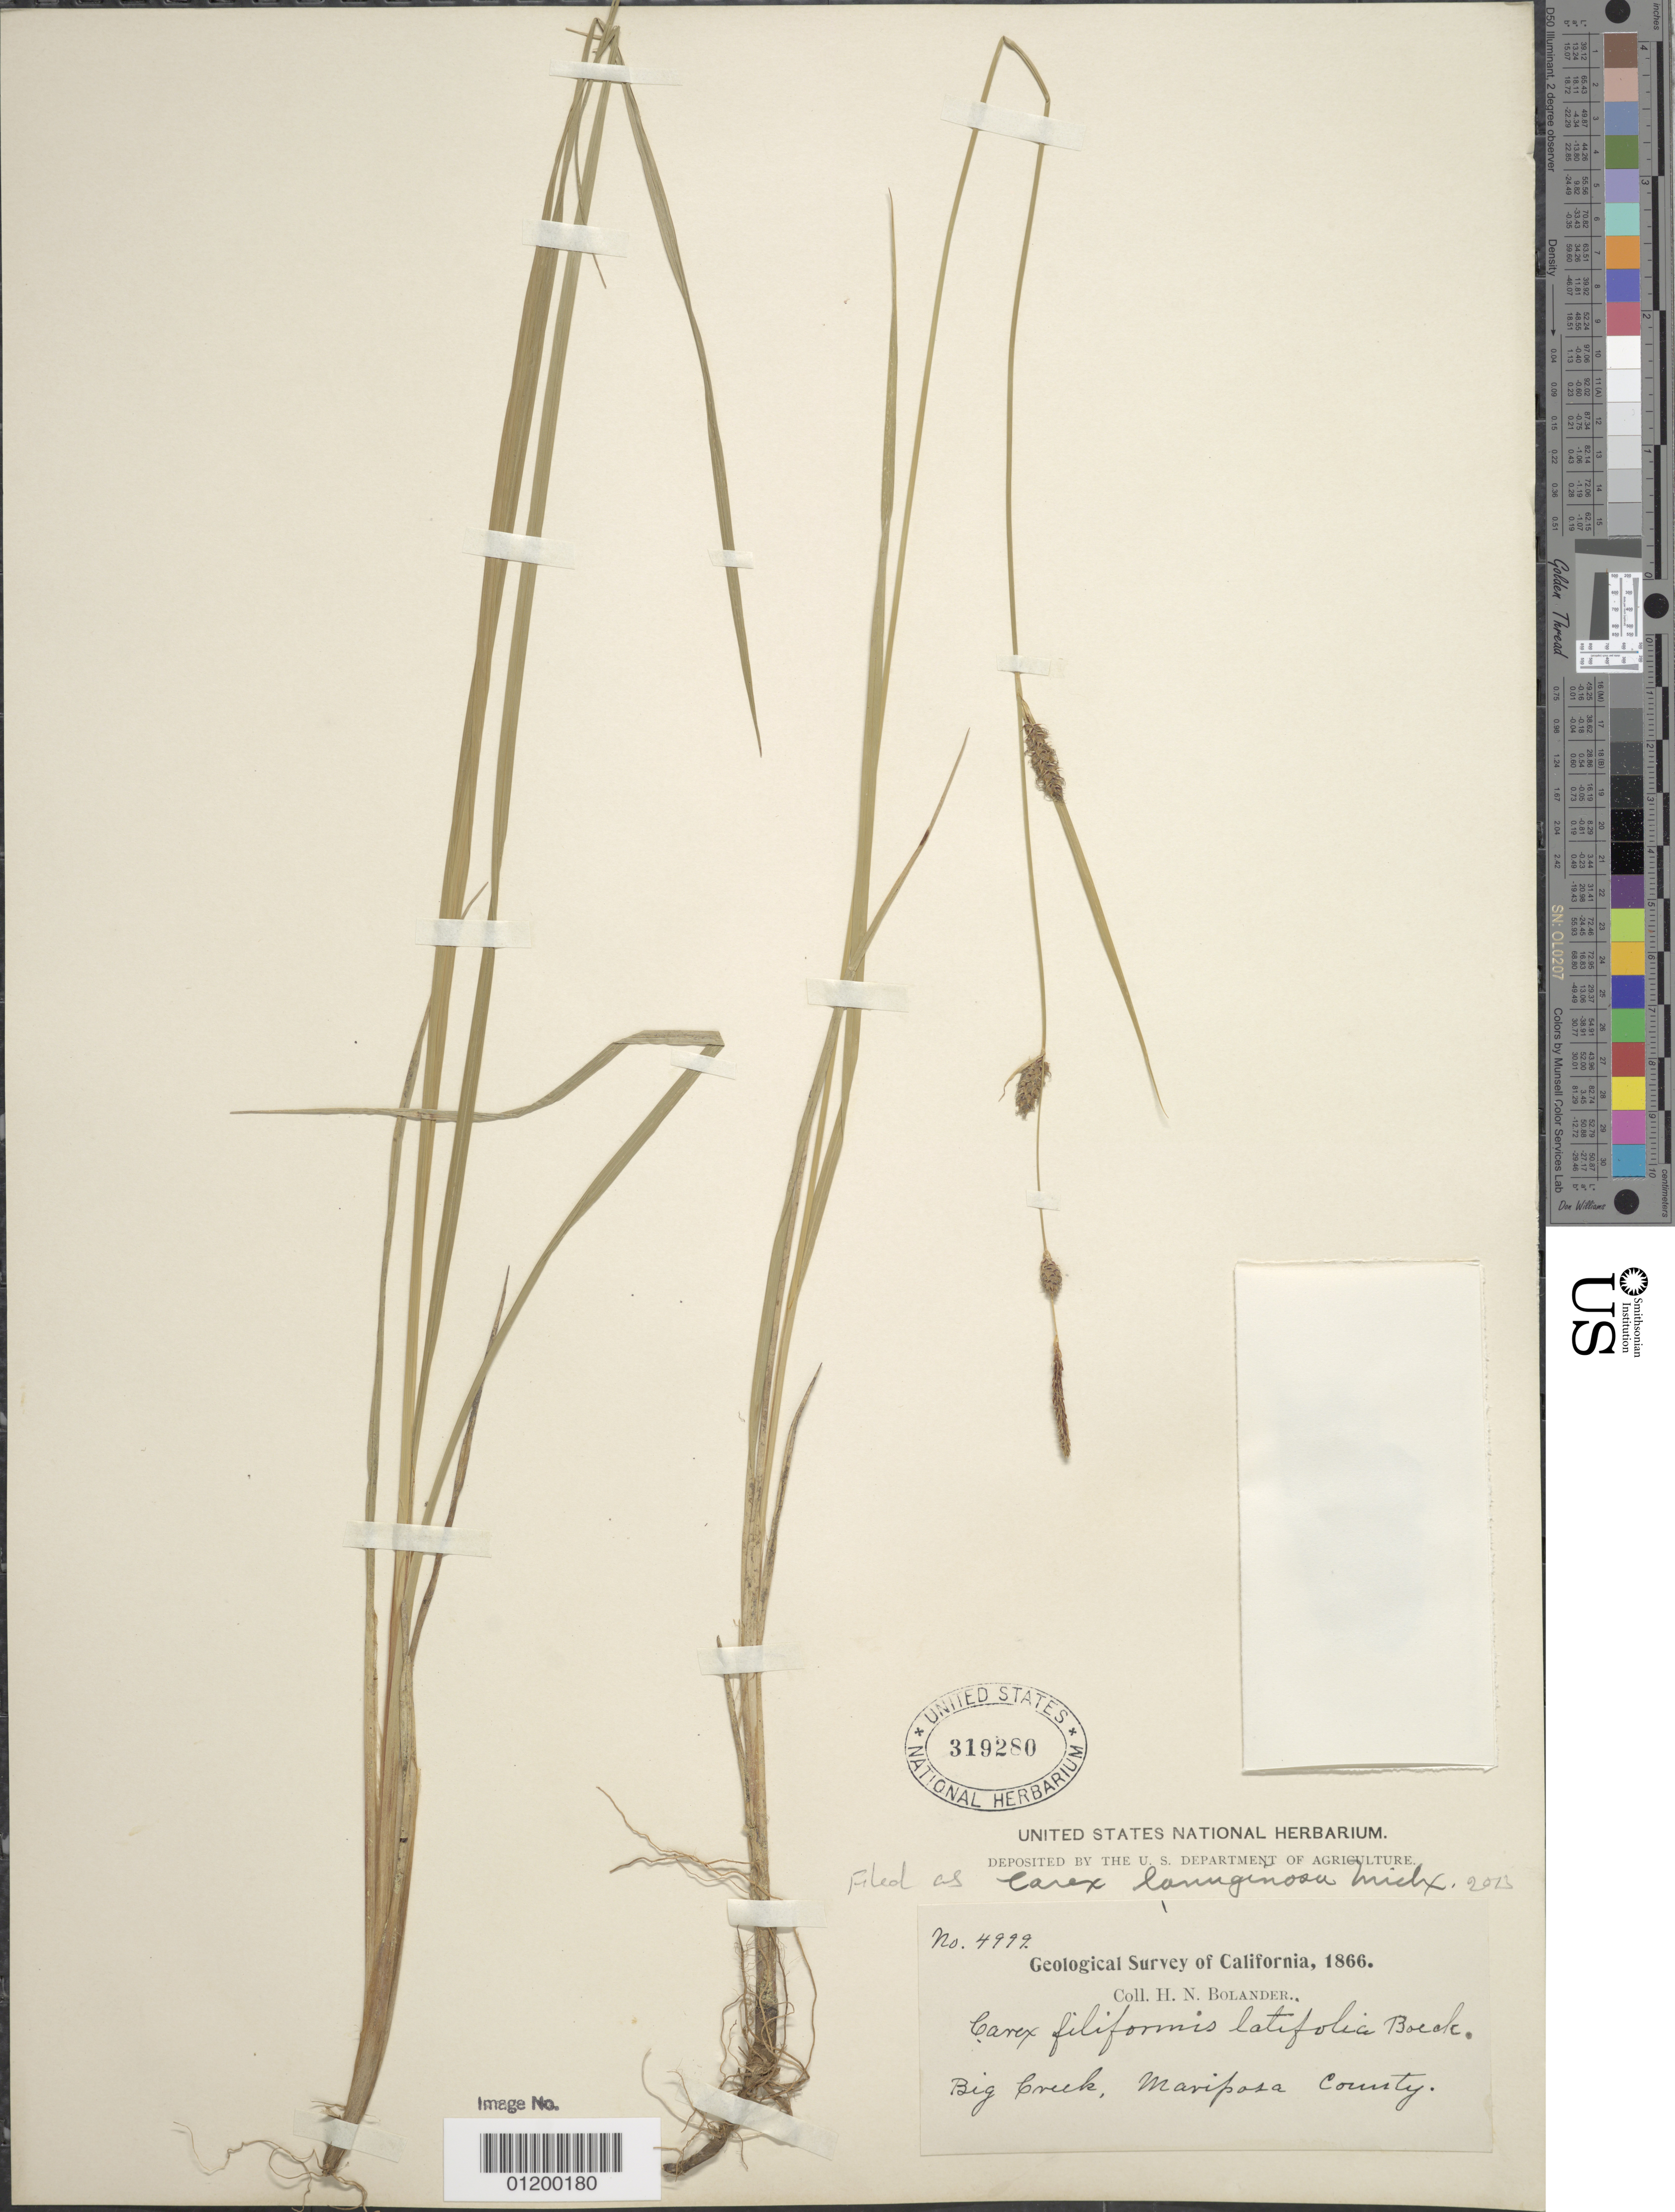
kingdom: Plantae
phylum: Tracheophyta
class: Liliopsida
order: Poales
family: Cyperaceae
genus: Carex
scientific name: Carex pellita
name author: Muhl. ex Willd.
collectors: H. Bolander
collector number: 4999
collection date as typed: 1866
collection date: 1866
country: United States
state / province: California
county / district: Mariposa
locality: Big Creek.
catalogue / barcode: US 319280